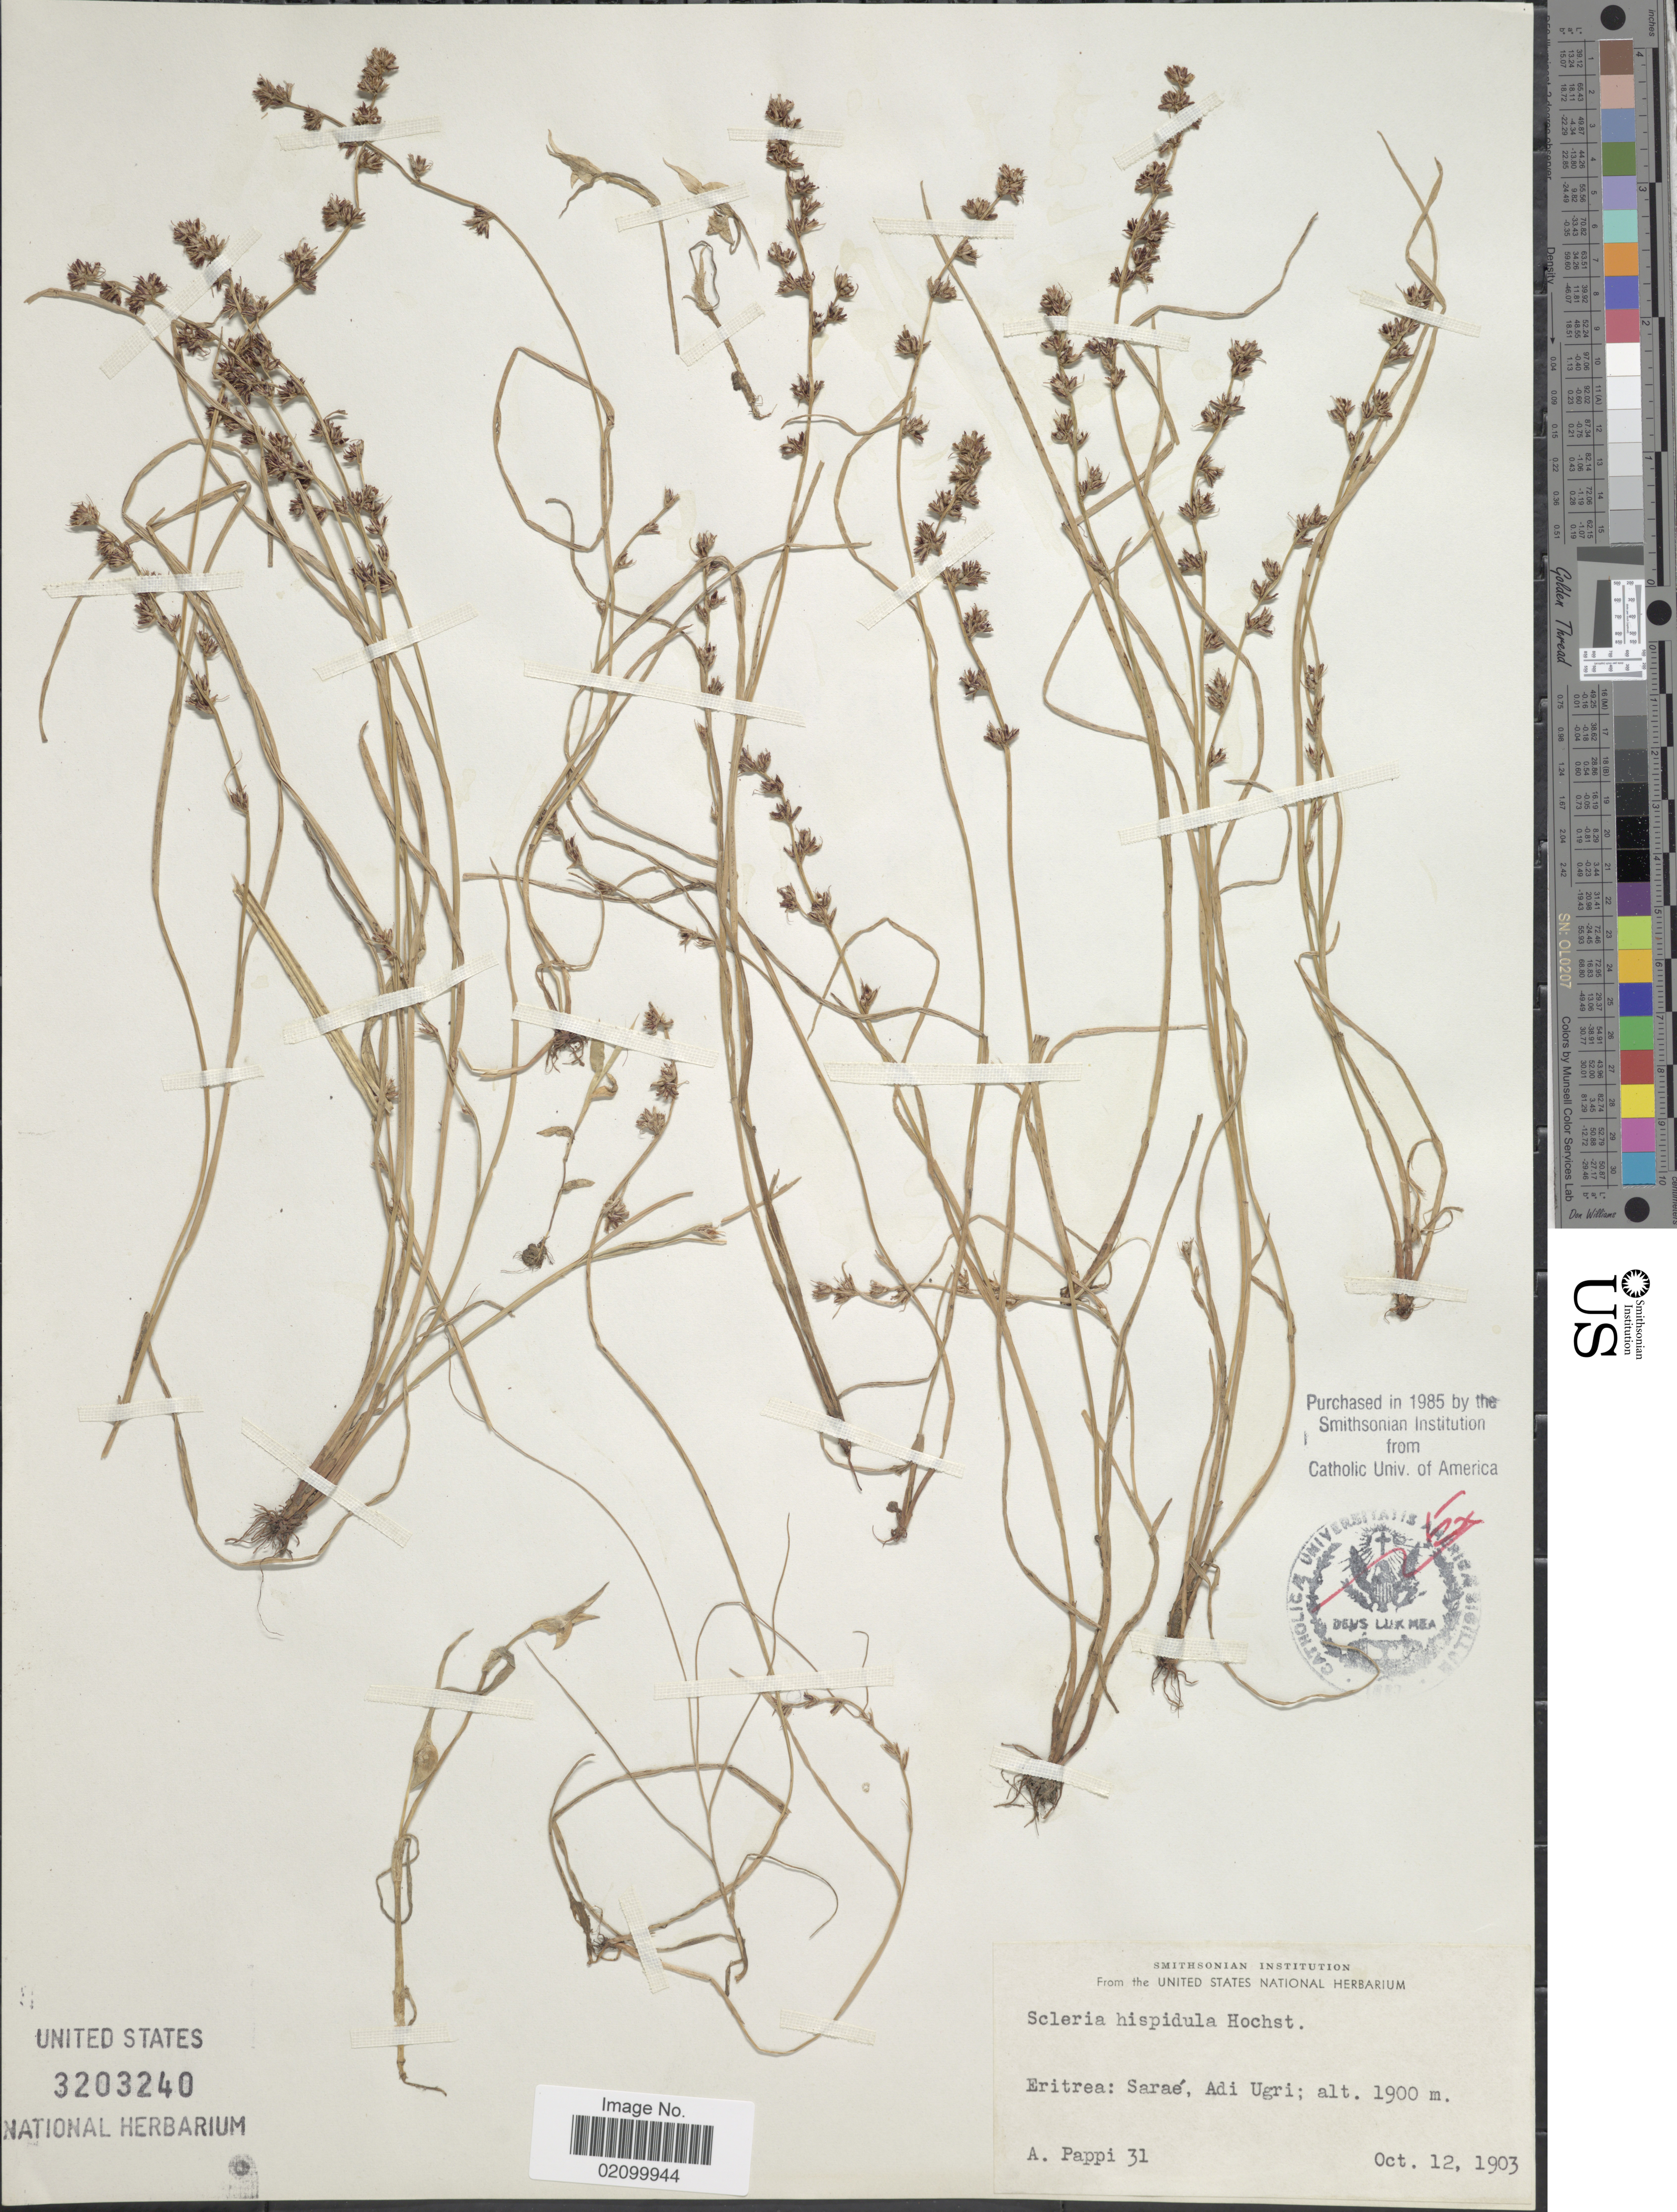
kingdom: Plantae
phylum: Tracheophyta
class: Liliopsida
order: Poales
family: Cyperaceae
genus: Scleria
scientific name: Scleria hispidula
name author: Hochst. ex A. Rich.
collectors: A. Pappi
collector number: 31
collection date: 1903-10-12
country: Eritrea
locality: Sarae, Adu Ugri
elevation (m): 1900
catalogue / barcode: US 3203240